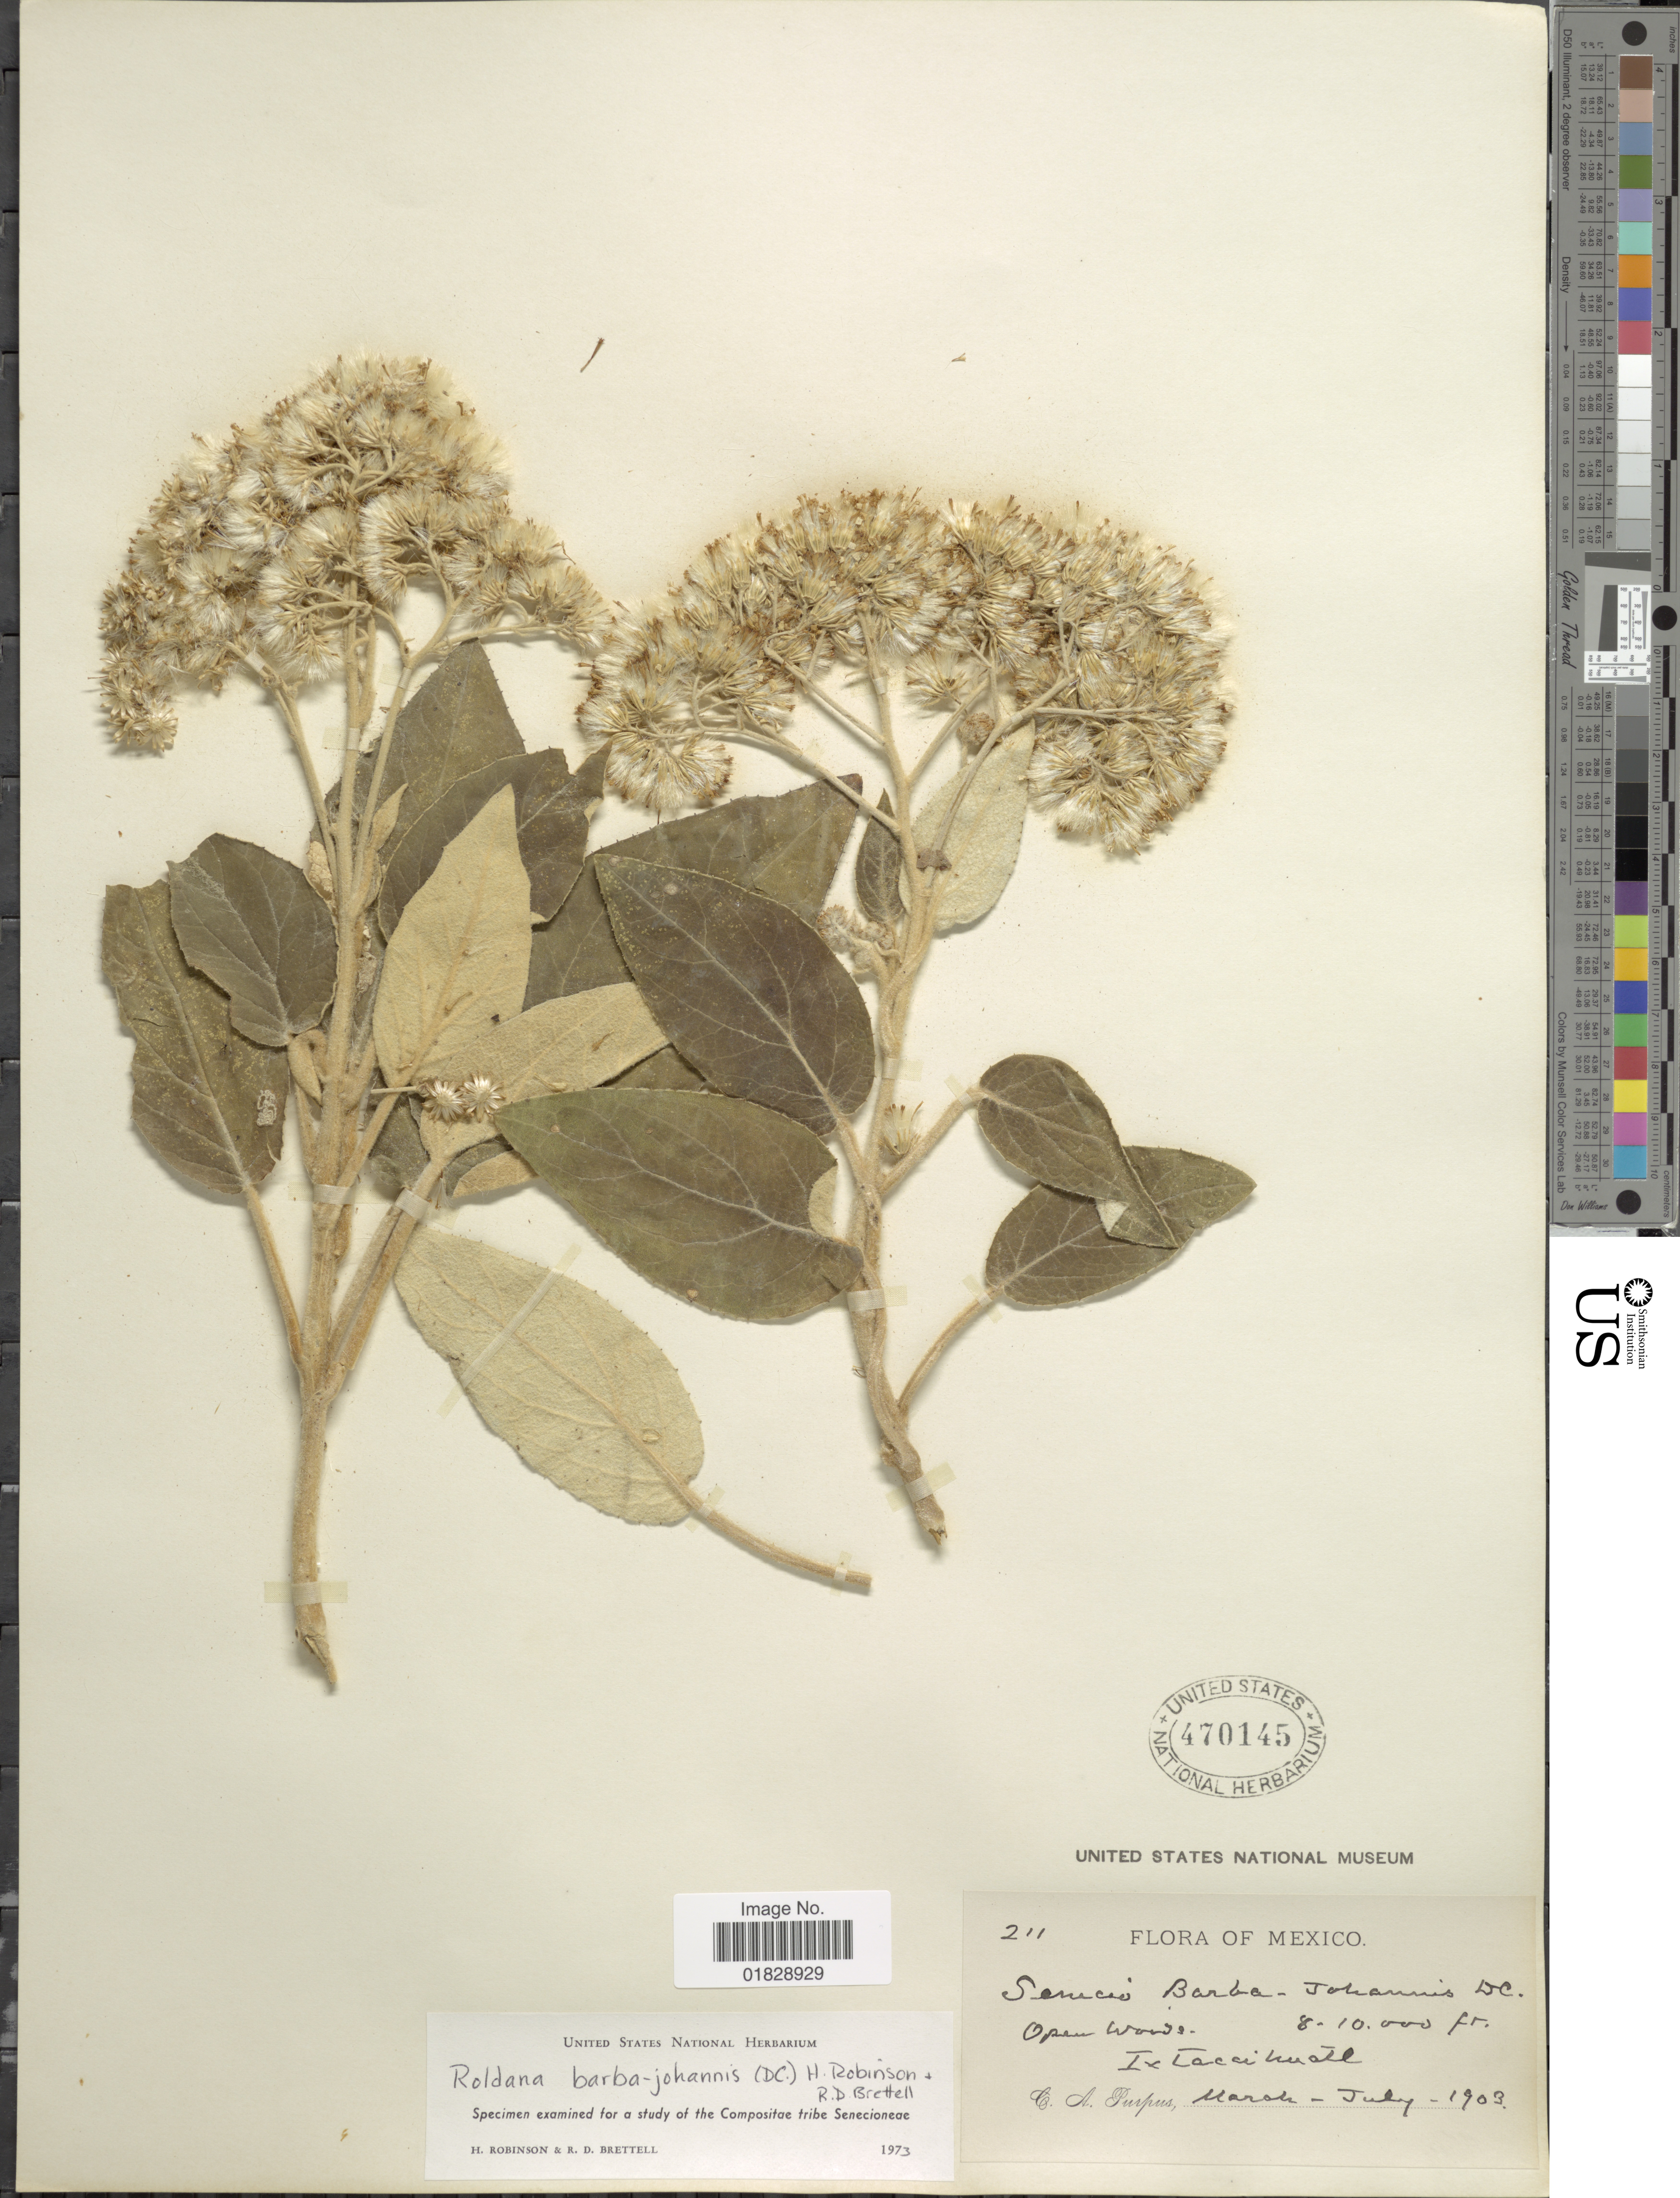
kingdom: Plantae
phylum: Tracheophyta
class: Magnoliopsida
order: Asterales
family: Asteraceae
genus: Roldana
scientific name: Roldana barba-johannis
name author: (DC.) H. Rob. & Brettell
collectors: C. A. Purpus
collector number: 211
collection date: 1903-03/1903-07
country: Mexico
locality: Open woods. Ixtaccihuatl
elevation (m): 2438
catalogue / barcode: US 470145